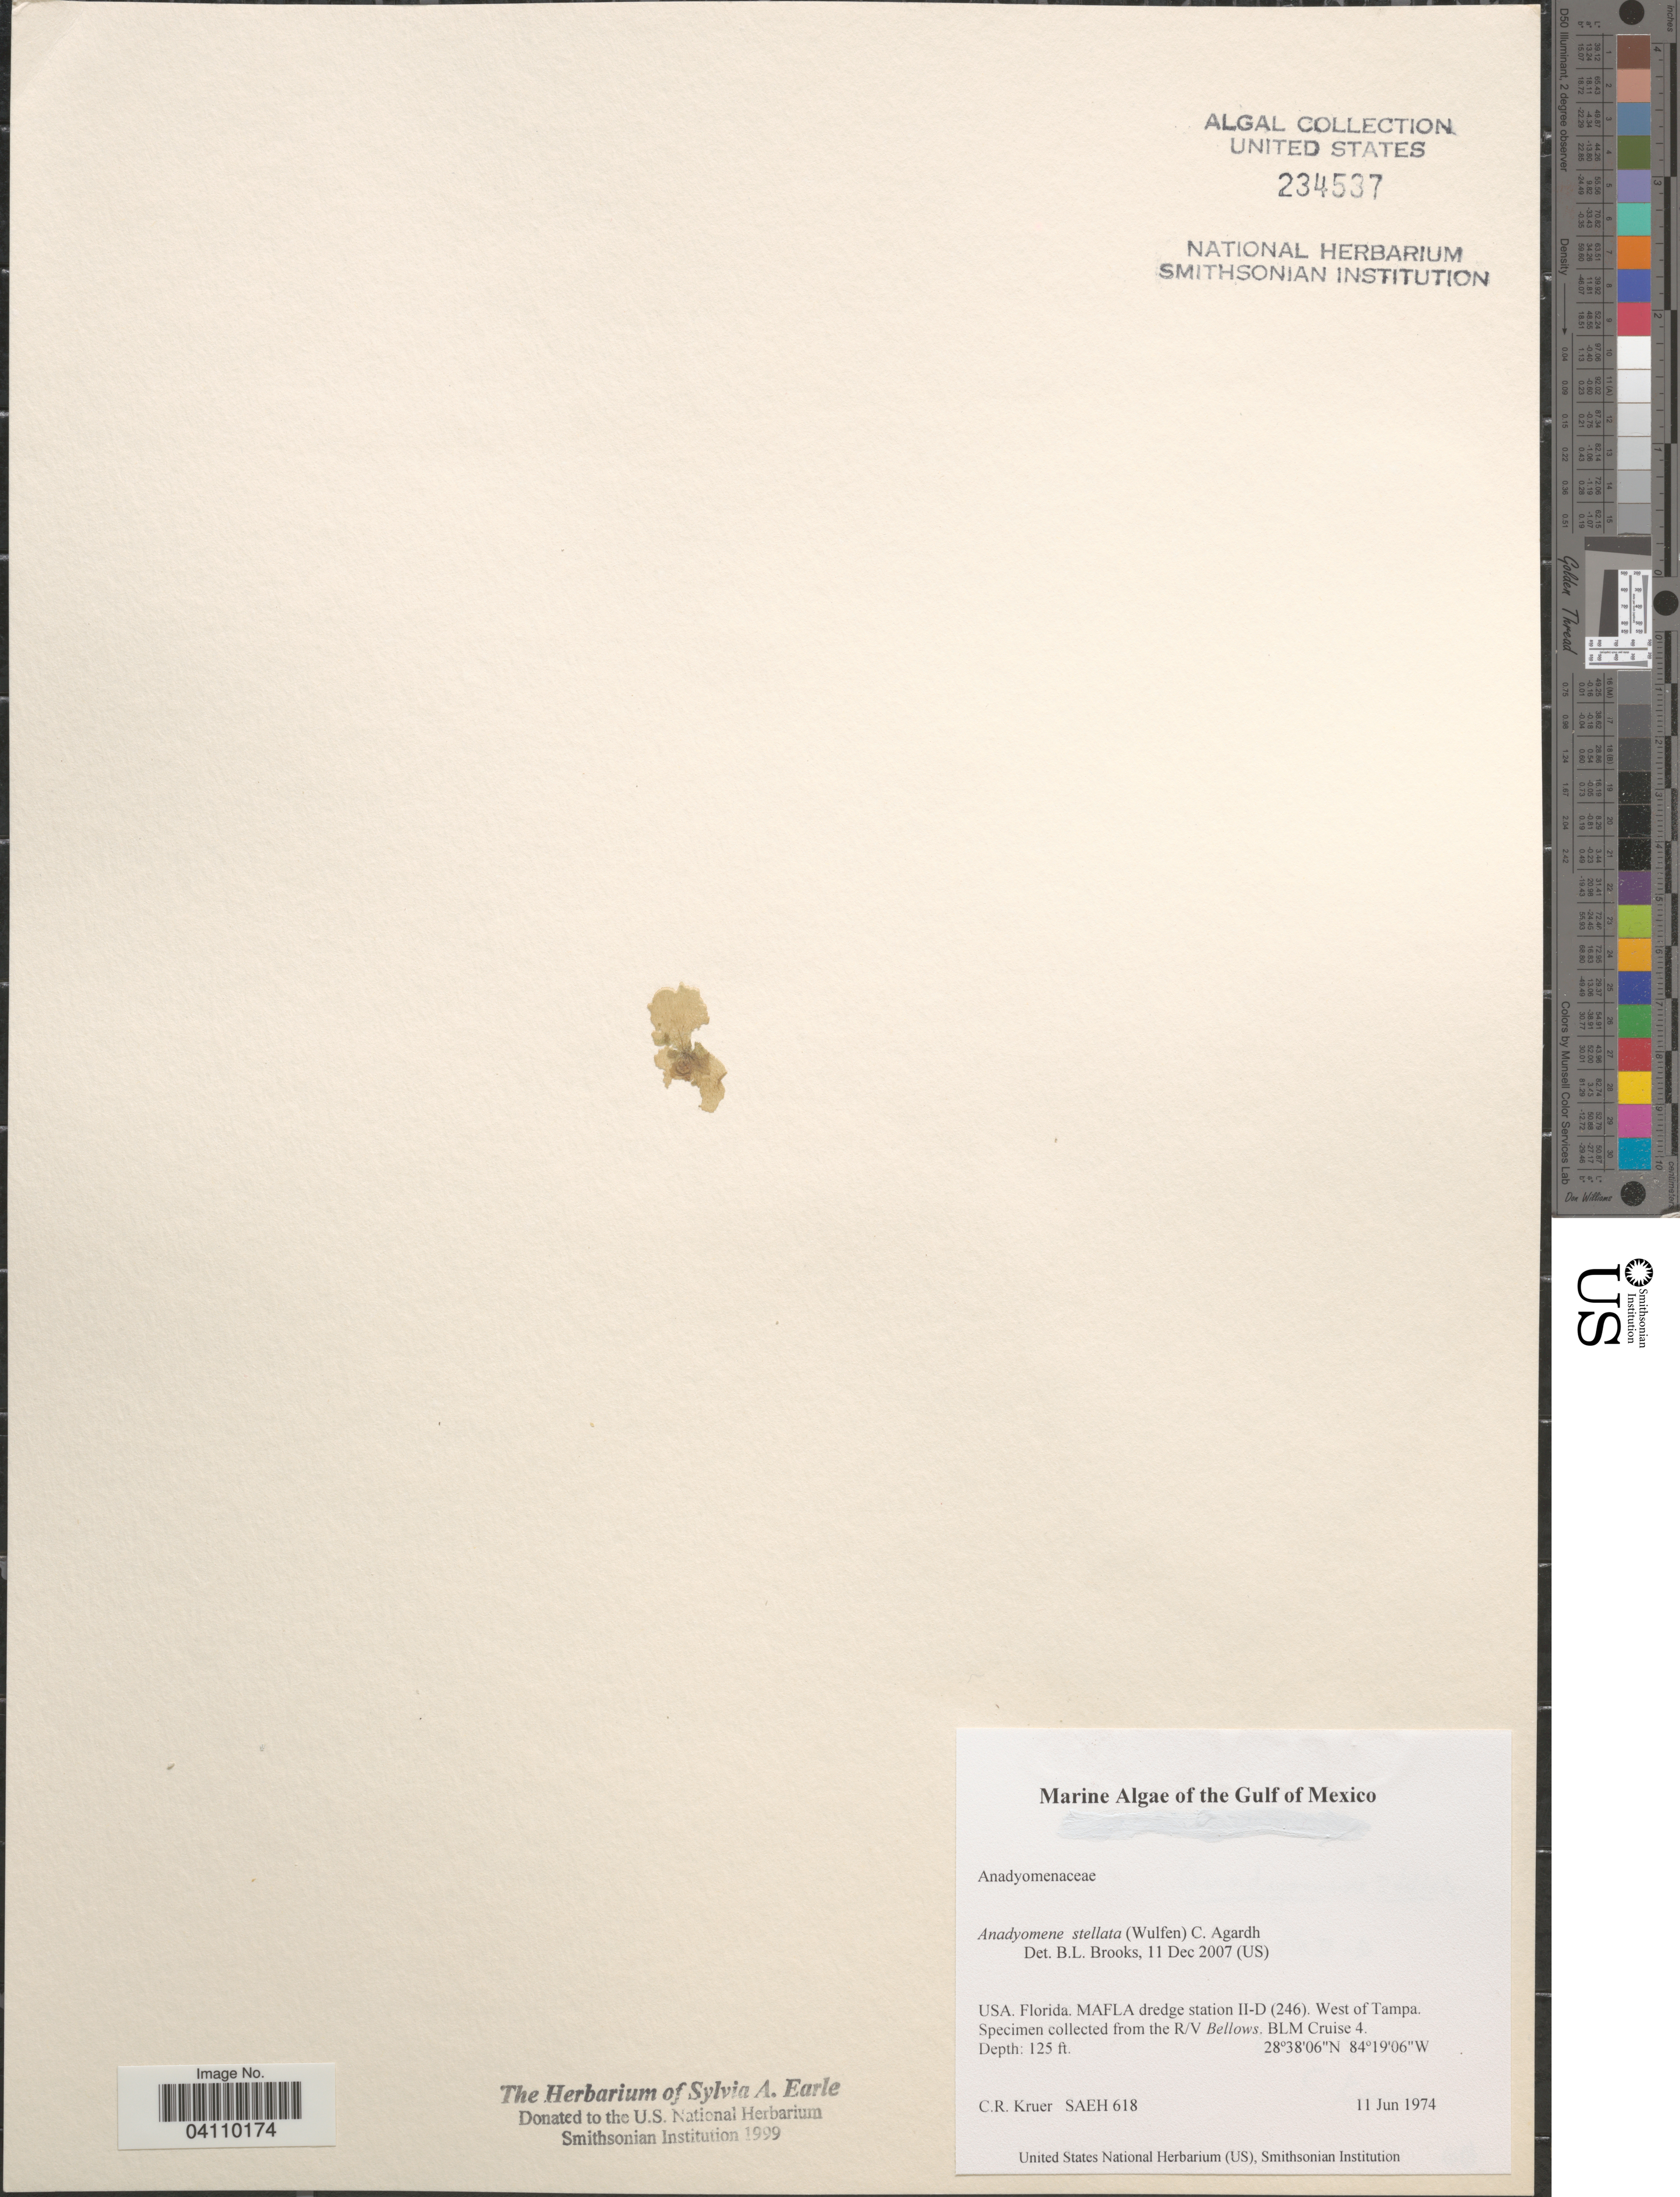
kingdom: Plantae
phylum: Chlorophyta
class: Ulvophyceae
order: Cladophorales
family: Anadyomenaceae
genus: Anadyomene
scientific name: Anadyomene stellata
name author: (Wulfen) C. Agardh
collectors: C. Kruer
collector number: SAEH618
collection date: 1974-06-11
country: United States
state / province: Florida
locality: The Gulf of Mexico. MAFLA dredge station II-D (246). West of Tampa. The R/V Bellows. BLM Cruise 4.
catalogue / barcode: US 234537